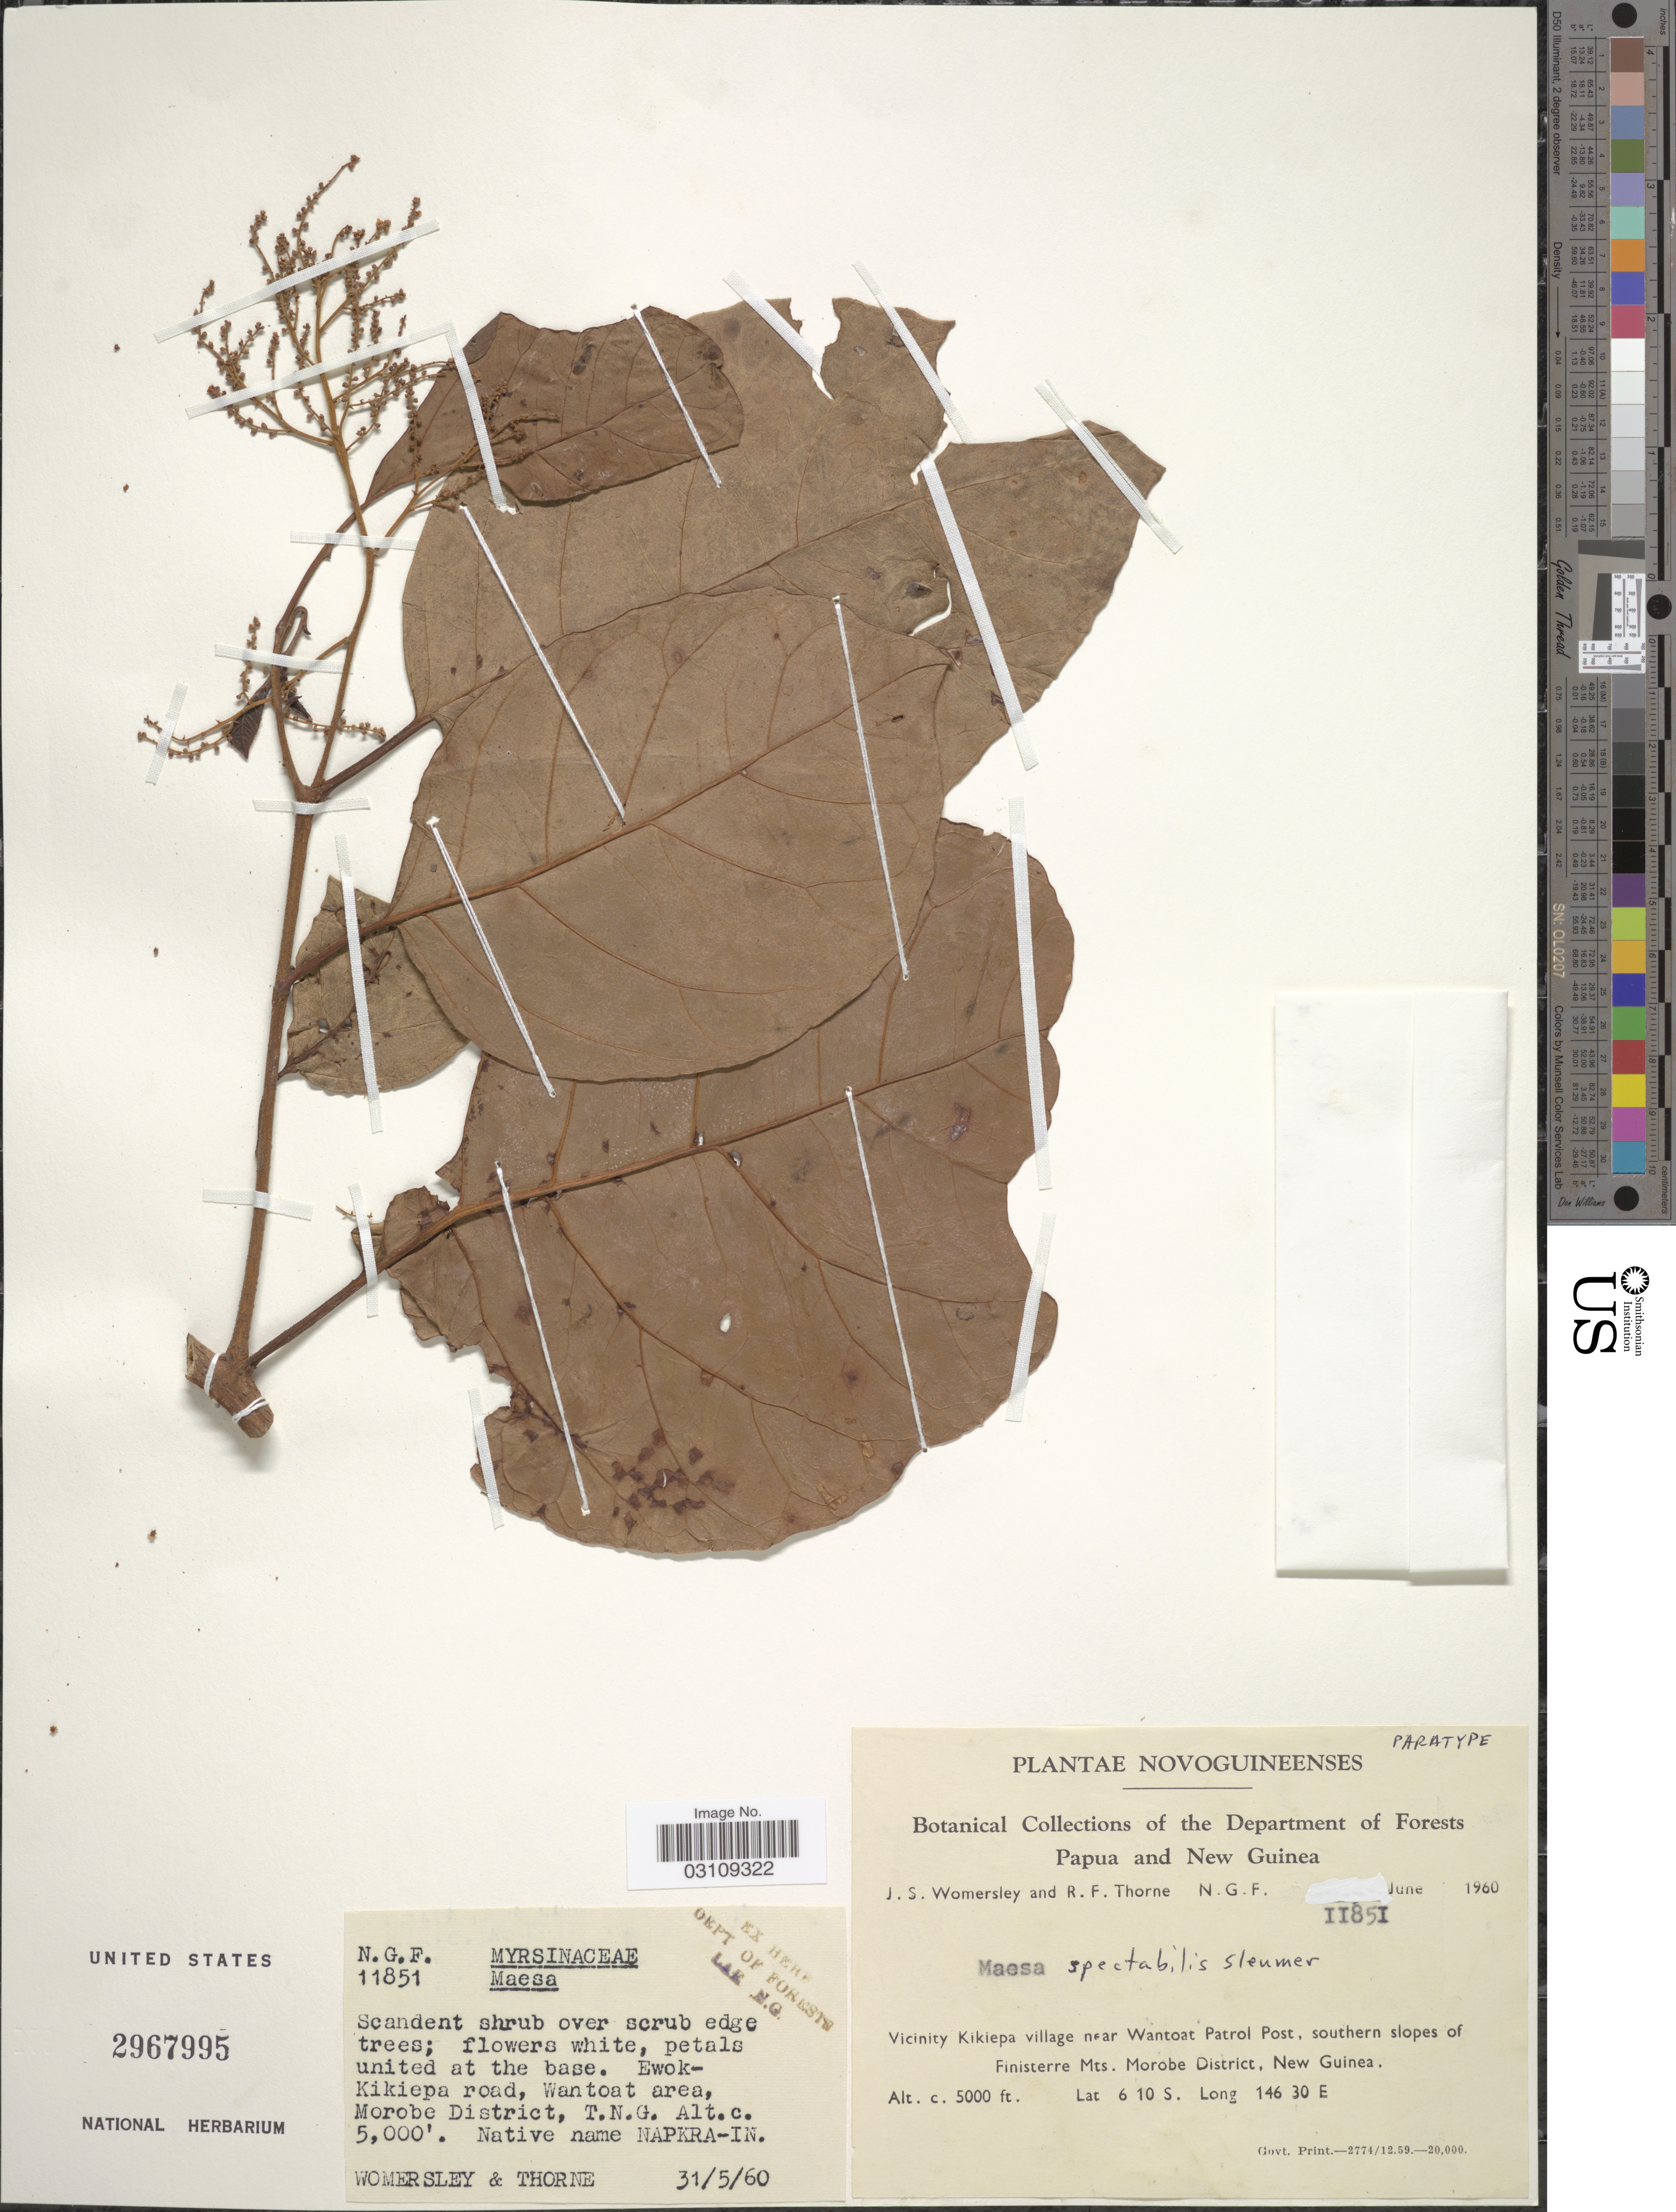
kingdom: Plantae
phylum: Tracheophyta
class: Magnoliopsida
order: Ericales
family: Primulaceae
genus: Maesa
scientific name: Maesa spectabilis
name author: Sleumer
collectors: J. S. Womersley & R. Thorne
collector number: NGF11851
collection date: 1960-06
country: Papua New Guinea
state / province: Morobe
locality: Vicinity Kikiepa village near Wantoat Patrol Post, southern slopes of Finisterre Mts. Morobe District, New Guinea.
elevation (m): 1524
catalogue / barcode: US 2967995